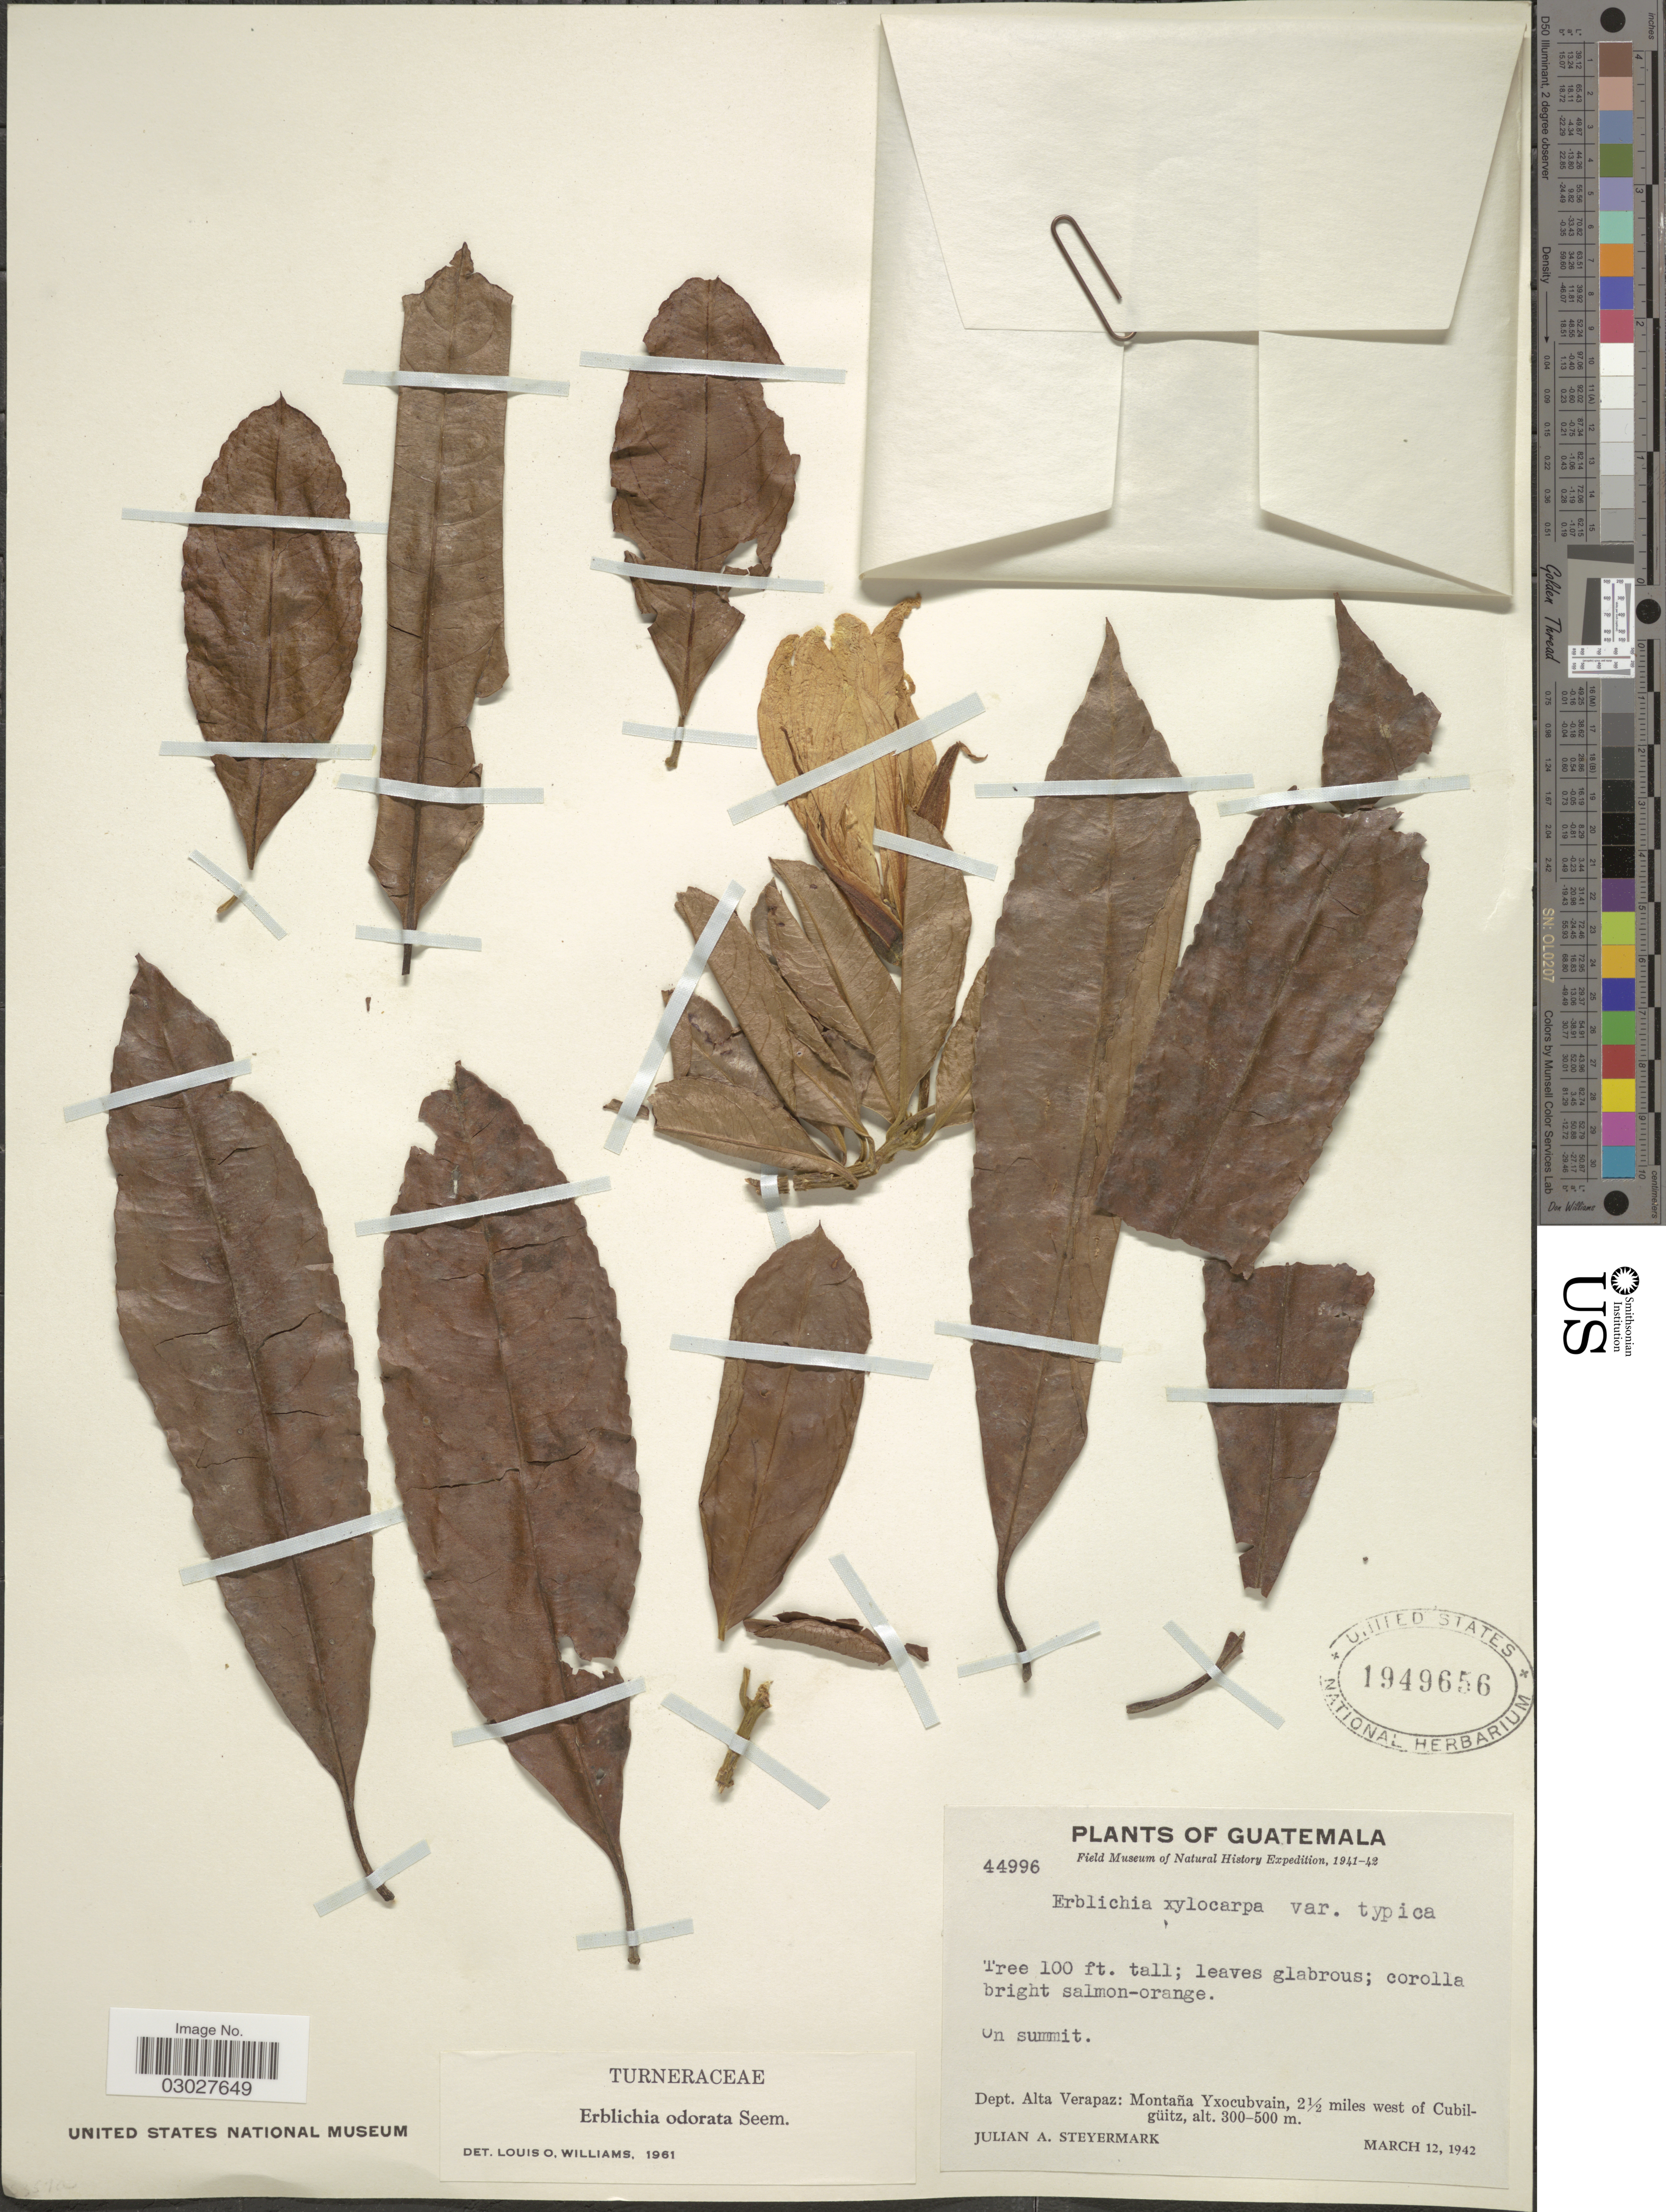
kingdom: Plantae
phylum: Tracheophyta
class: Magnoliopsida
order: Malpighiales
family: Turneraceae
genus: Erblichia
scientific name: Erblichia odorata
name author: Seem.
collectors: J. Steyermark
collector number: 44996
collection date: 1942-03-12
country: Guatemala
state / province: Alta Verapaz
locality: Dept. Alta Verapaz: Montaña Yxocubvain, 2½ miles west of Cubilgüitz.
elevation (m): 300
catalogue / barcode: US 1949656